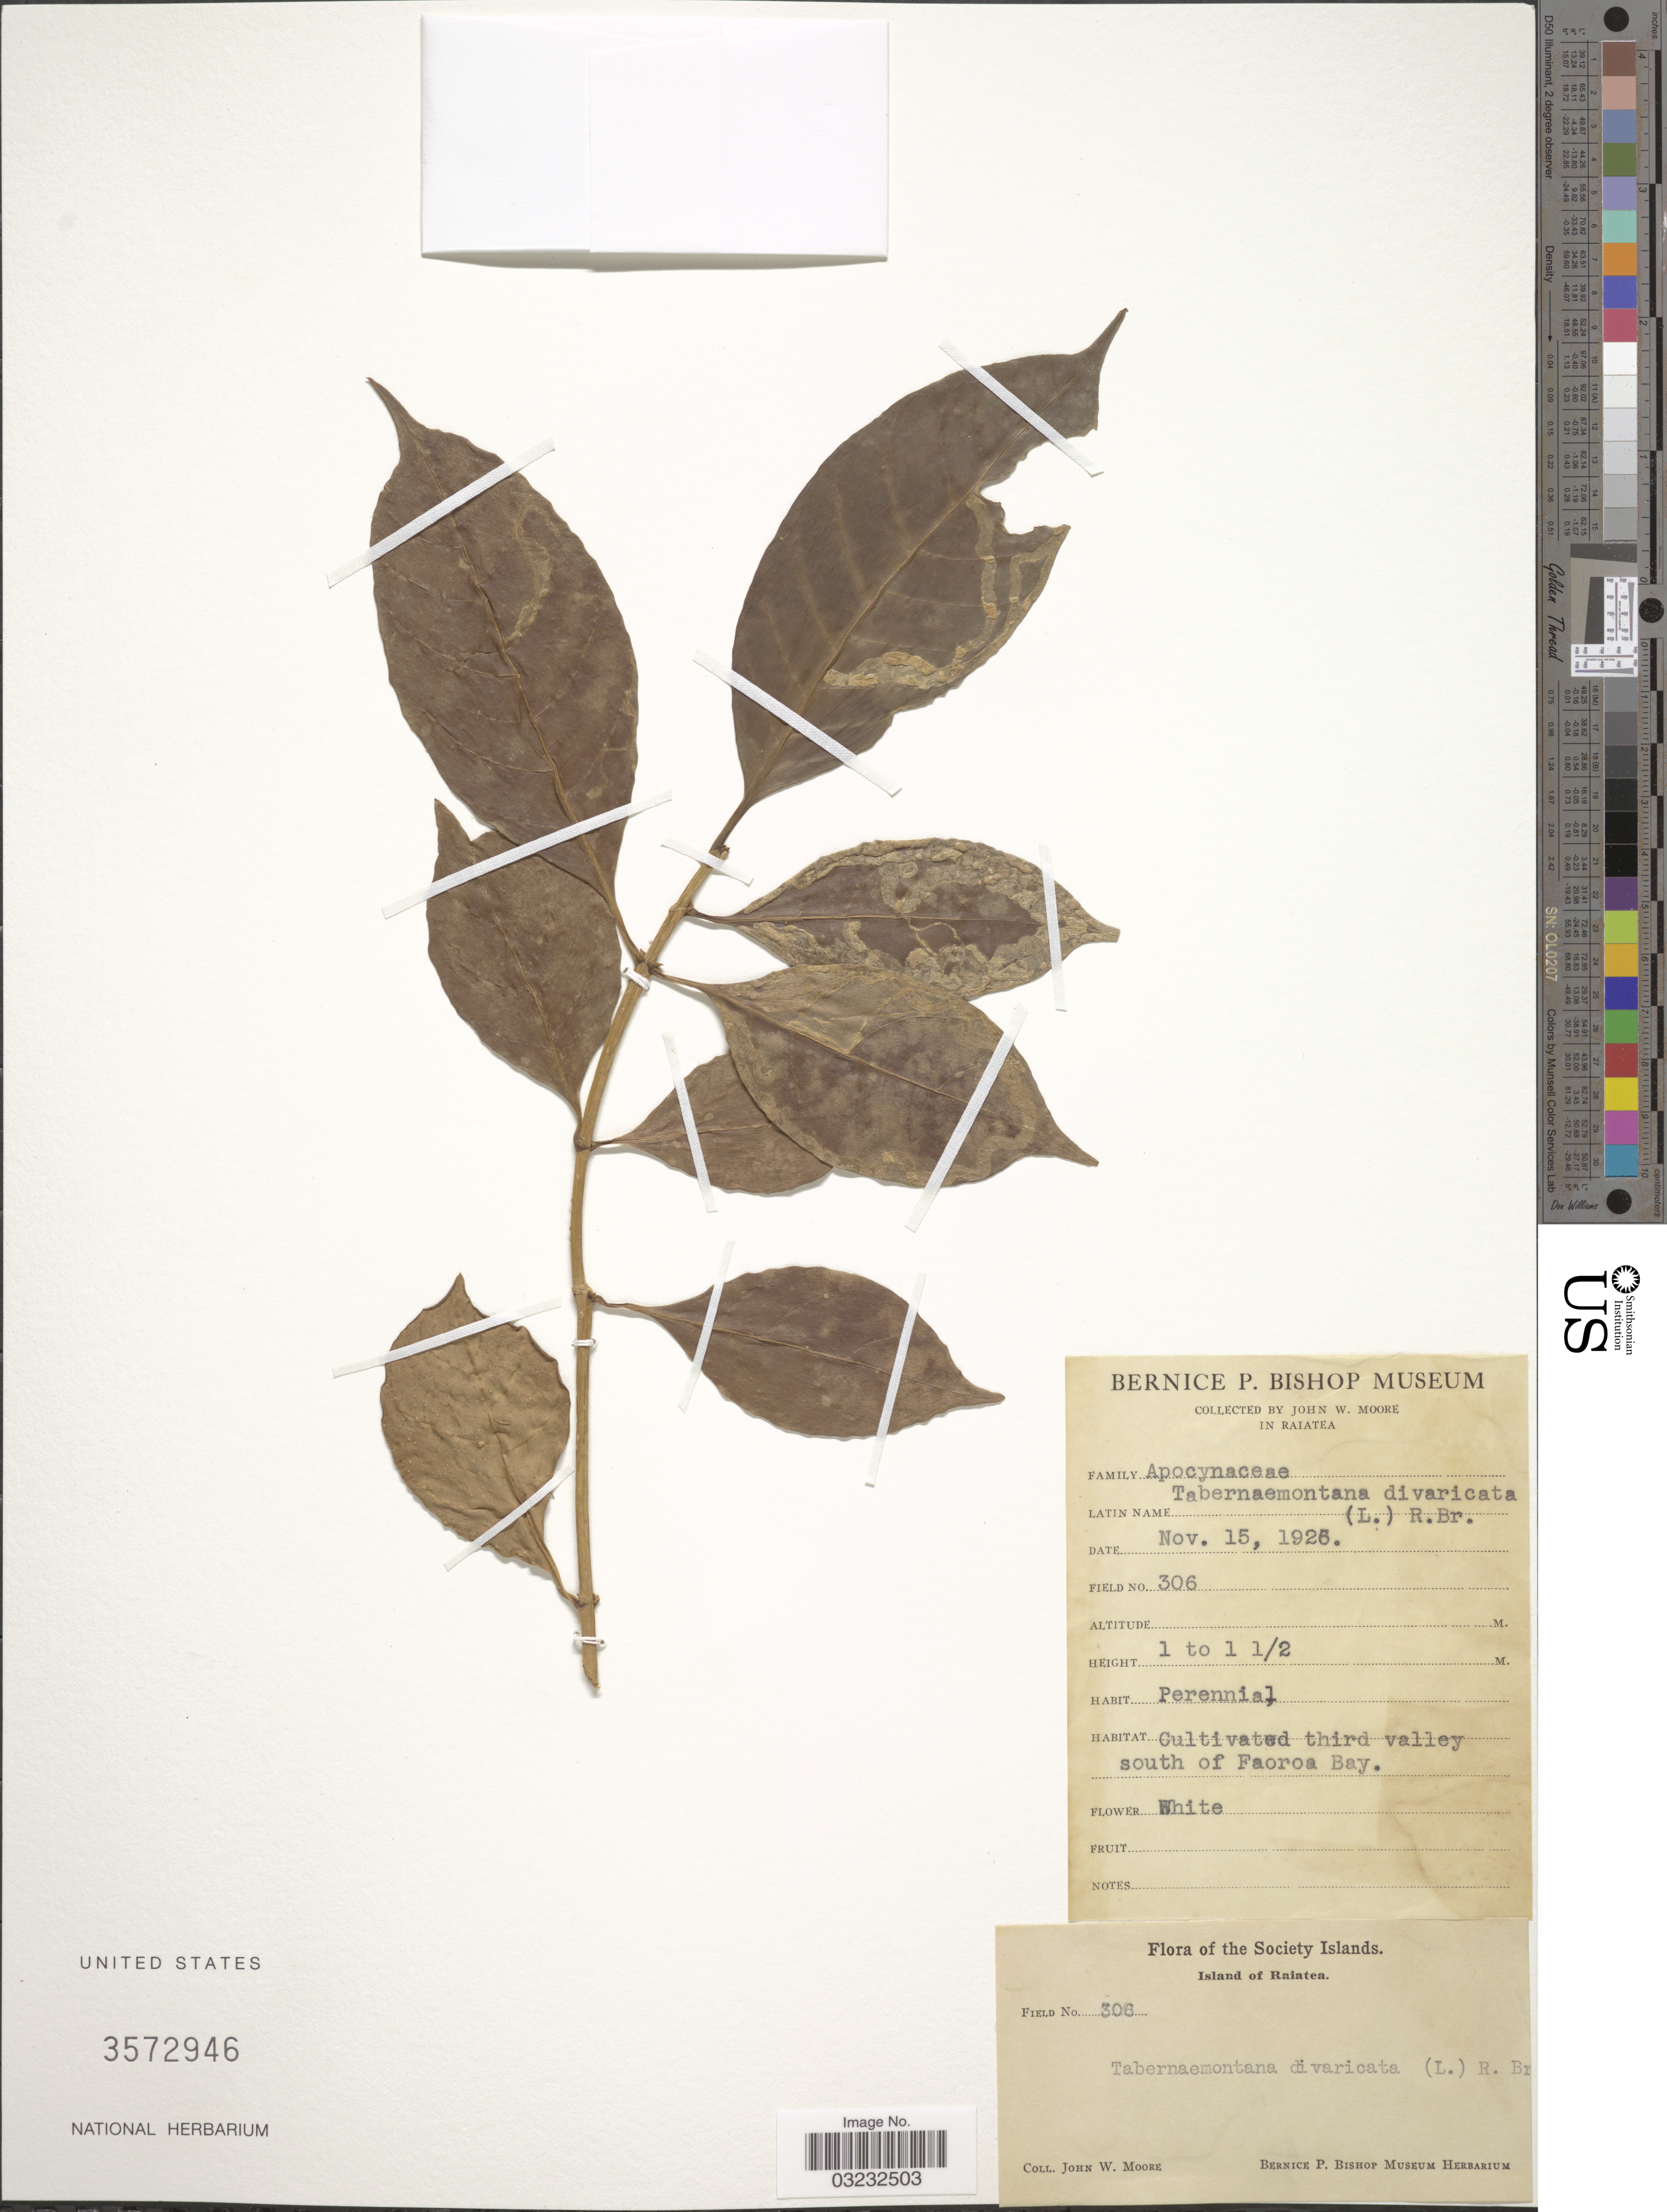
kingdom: Plantae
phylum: Tracheophyta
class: Magnoliopsida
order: Gentianales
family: Apocynaceae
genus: Tabernaemontana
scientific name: Tabernaemontana divaricata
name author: (L.) R. Br. ex Roem. & Schult.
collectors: J. Moore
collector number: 306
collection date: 1925-11-15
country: French Polynesia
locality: Cultivated third valley south of Faoroa Bay. The Society Islands. Island of Raiatea.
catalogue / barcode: US 3572946